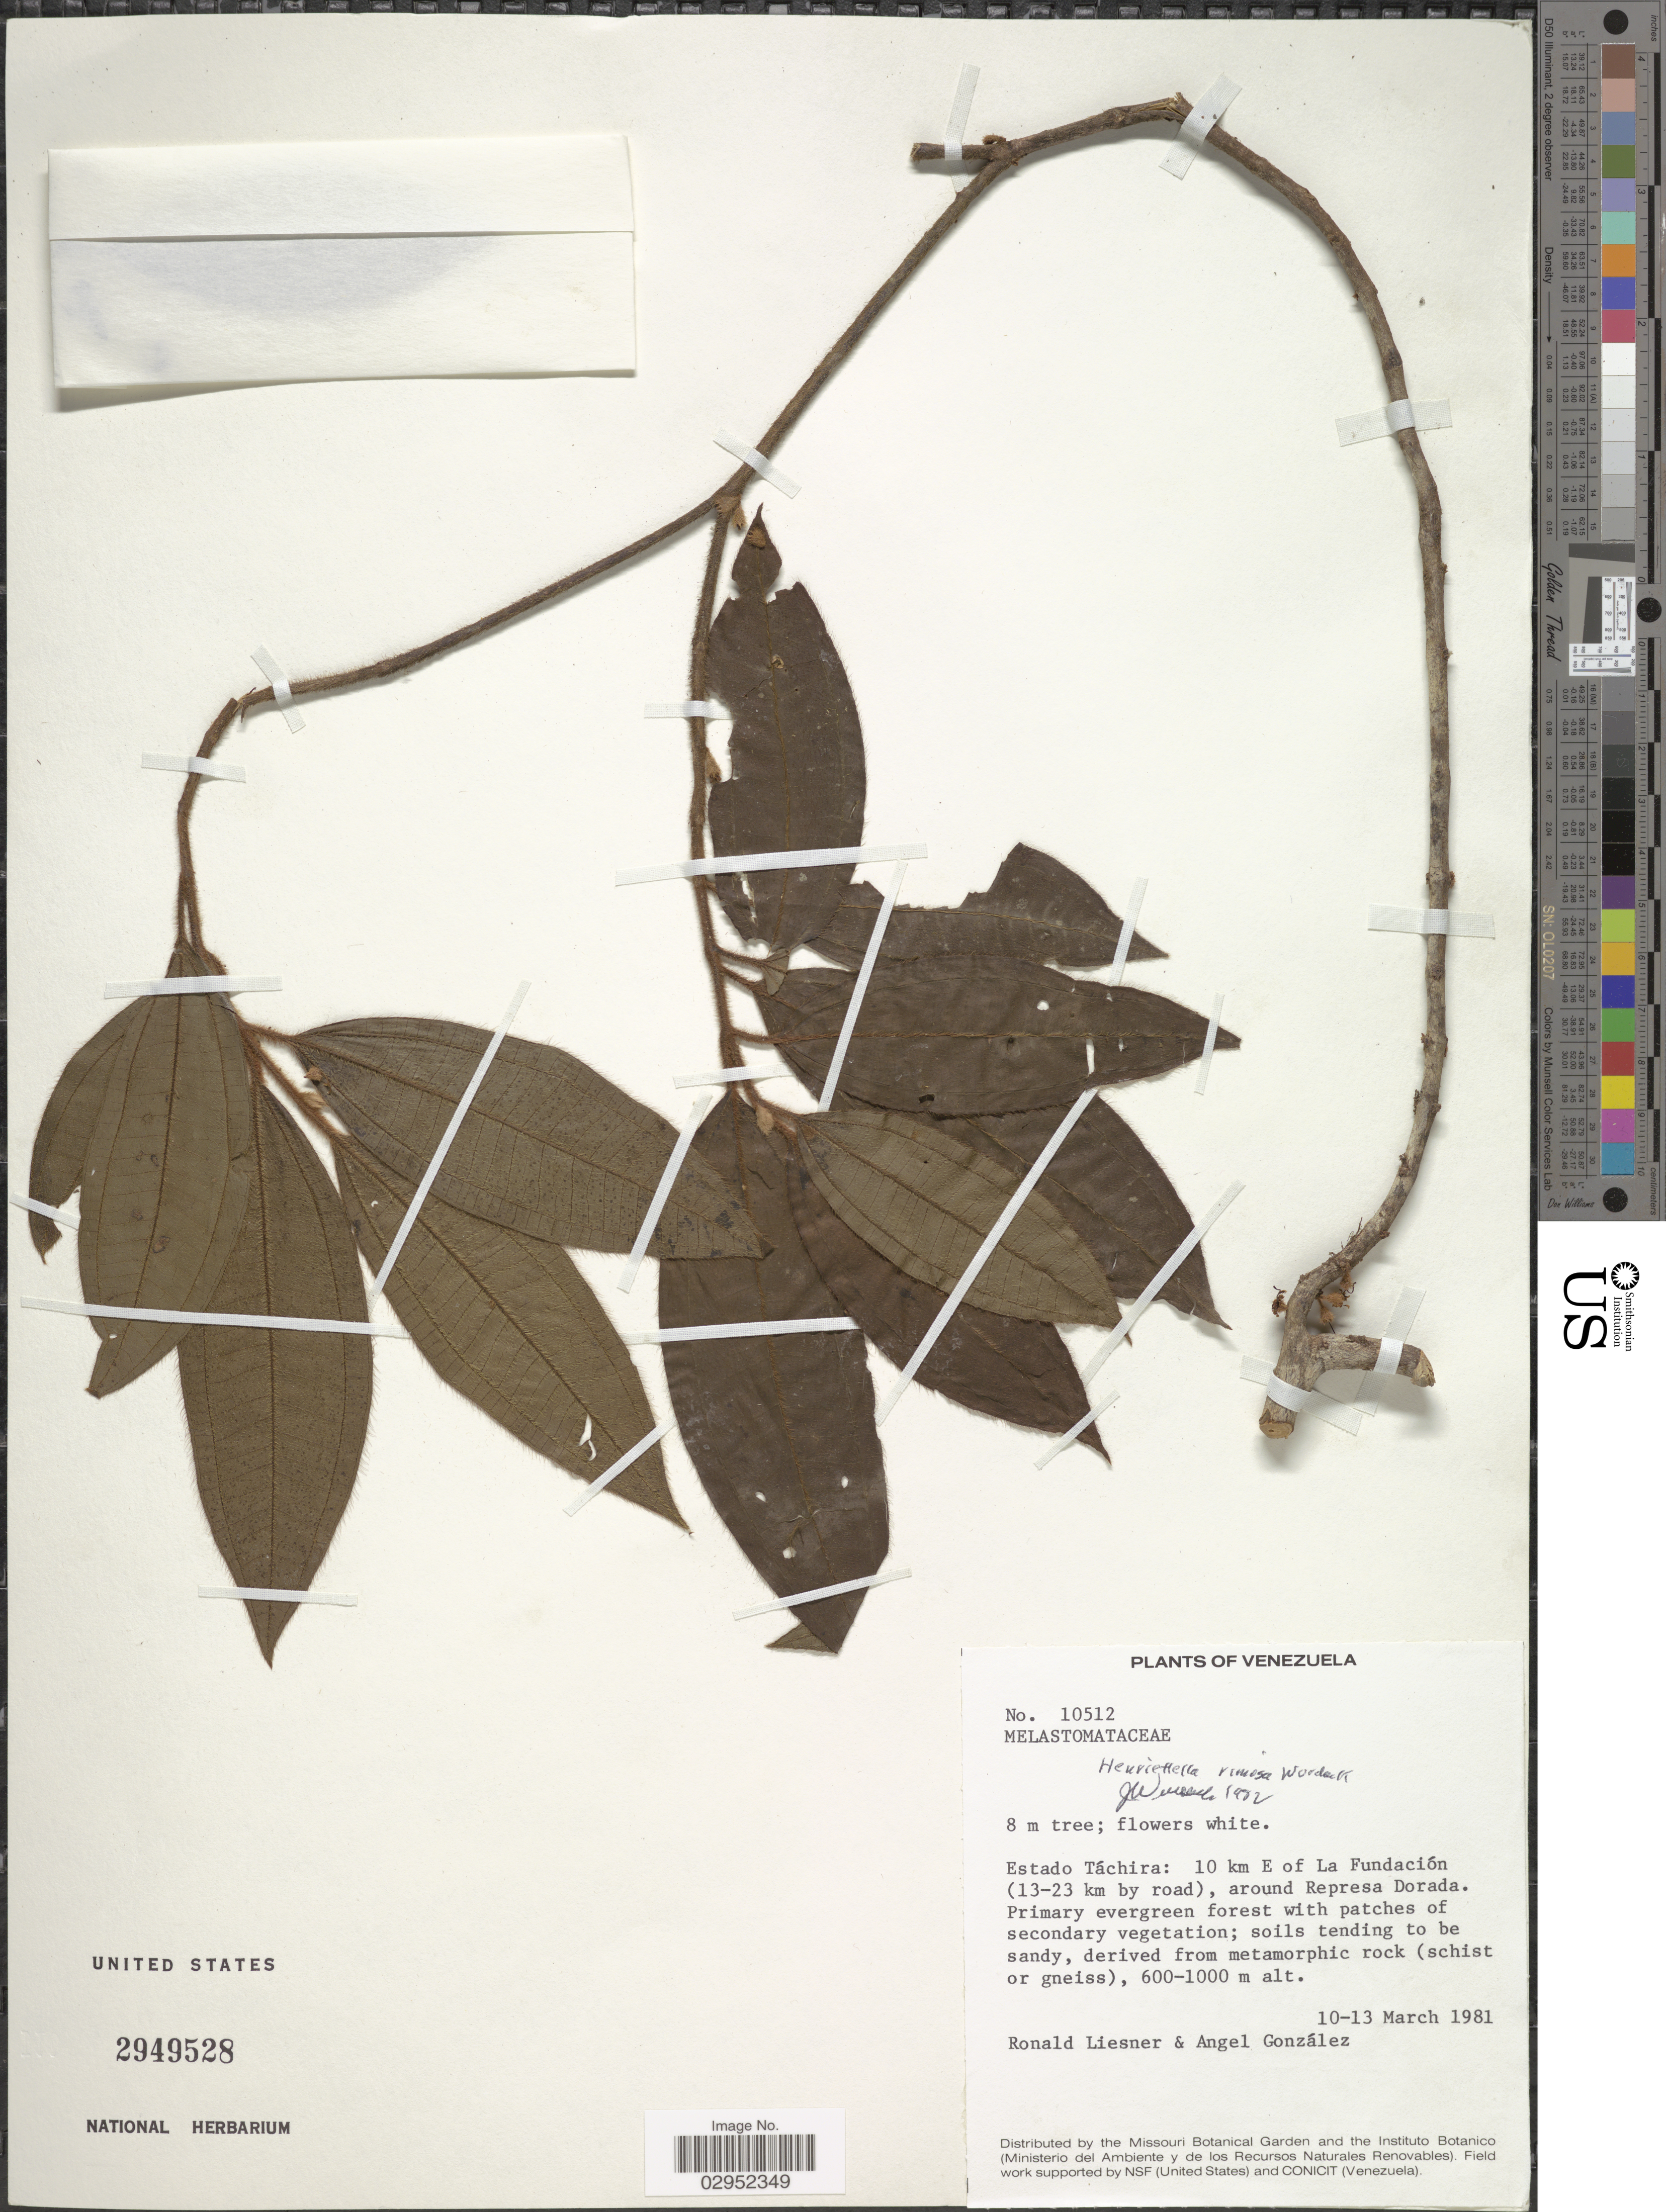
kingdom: Plantae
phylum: Tracheophyta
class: Magnoliopsida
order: Myrtales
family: Melastomataceae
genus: Henriettea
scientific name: Henriettea rimosa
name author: (Wurdack) Penneys et al.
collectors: R. L. Liesner & A. C. González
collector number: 10512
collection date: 1981-03-10/1981-03-13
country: Venezuela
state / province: Tachira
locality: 10 km E of La Fundación (13-23 km by road), around Represa Dorada.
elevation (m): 600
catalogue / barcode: US 2949528